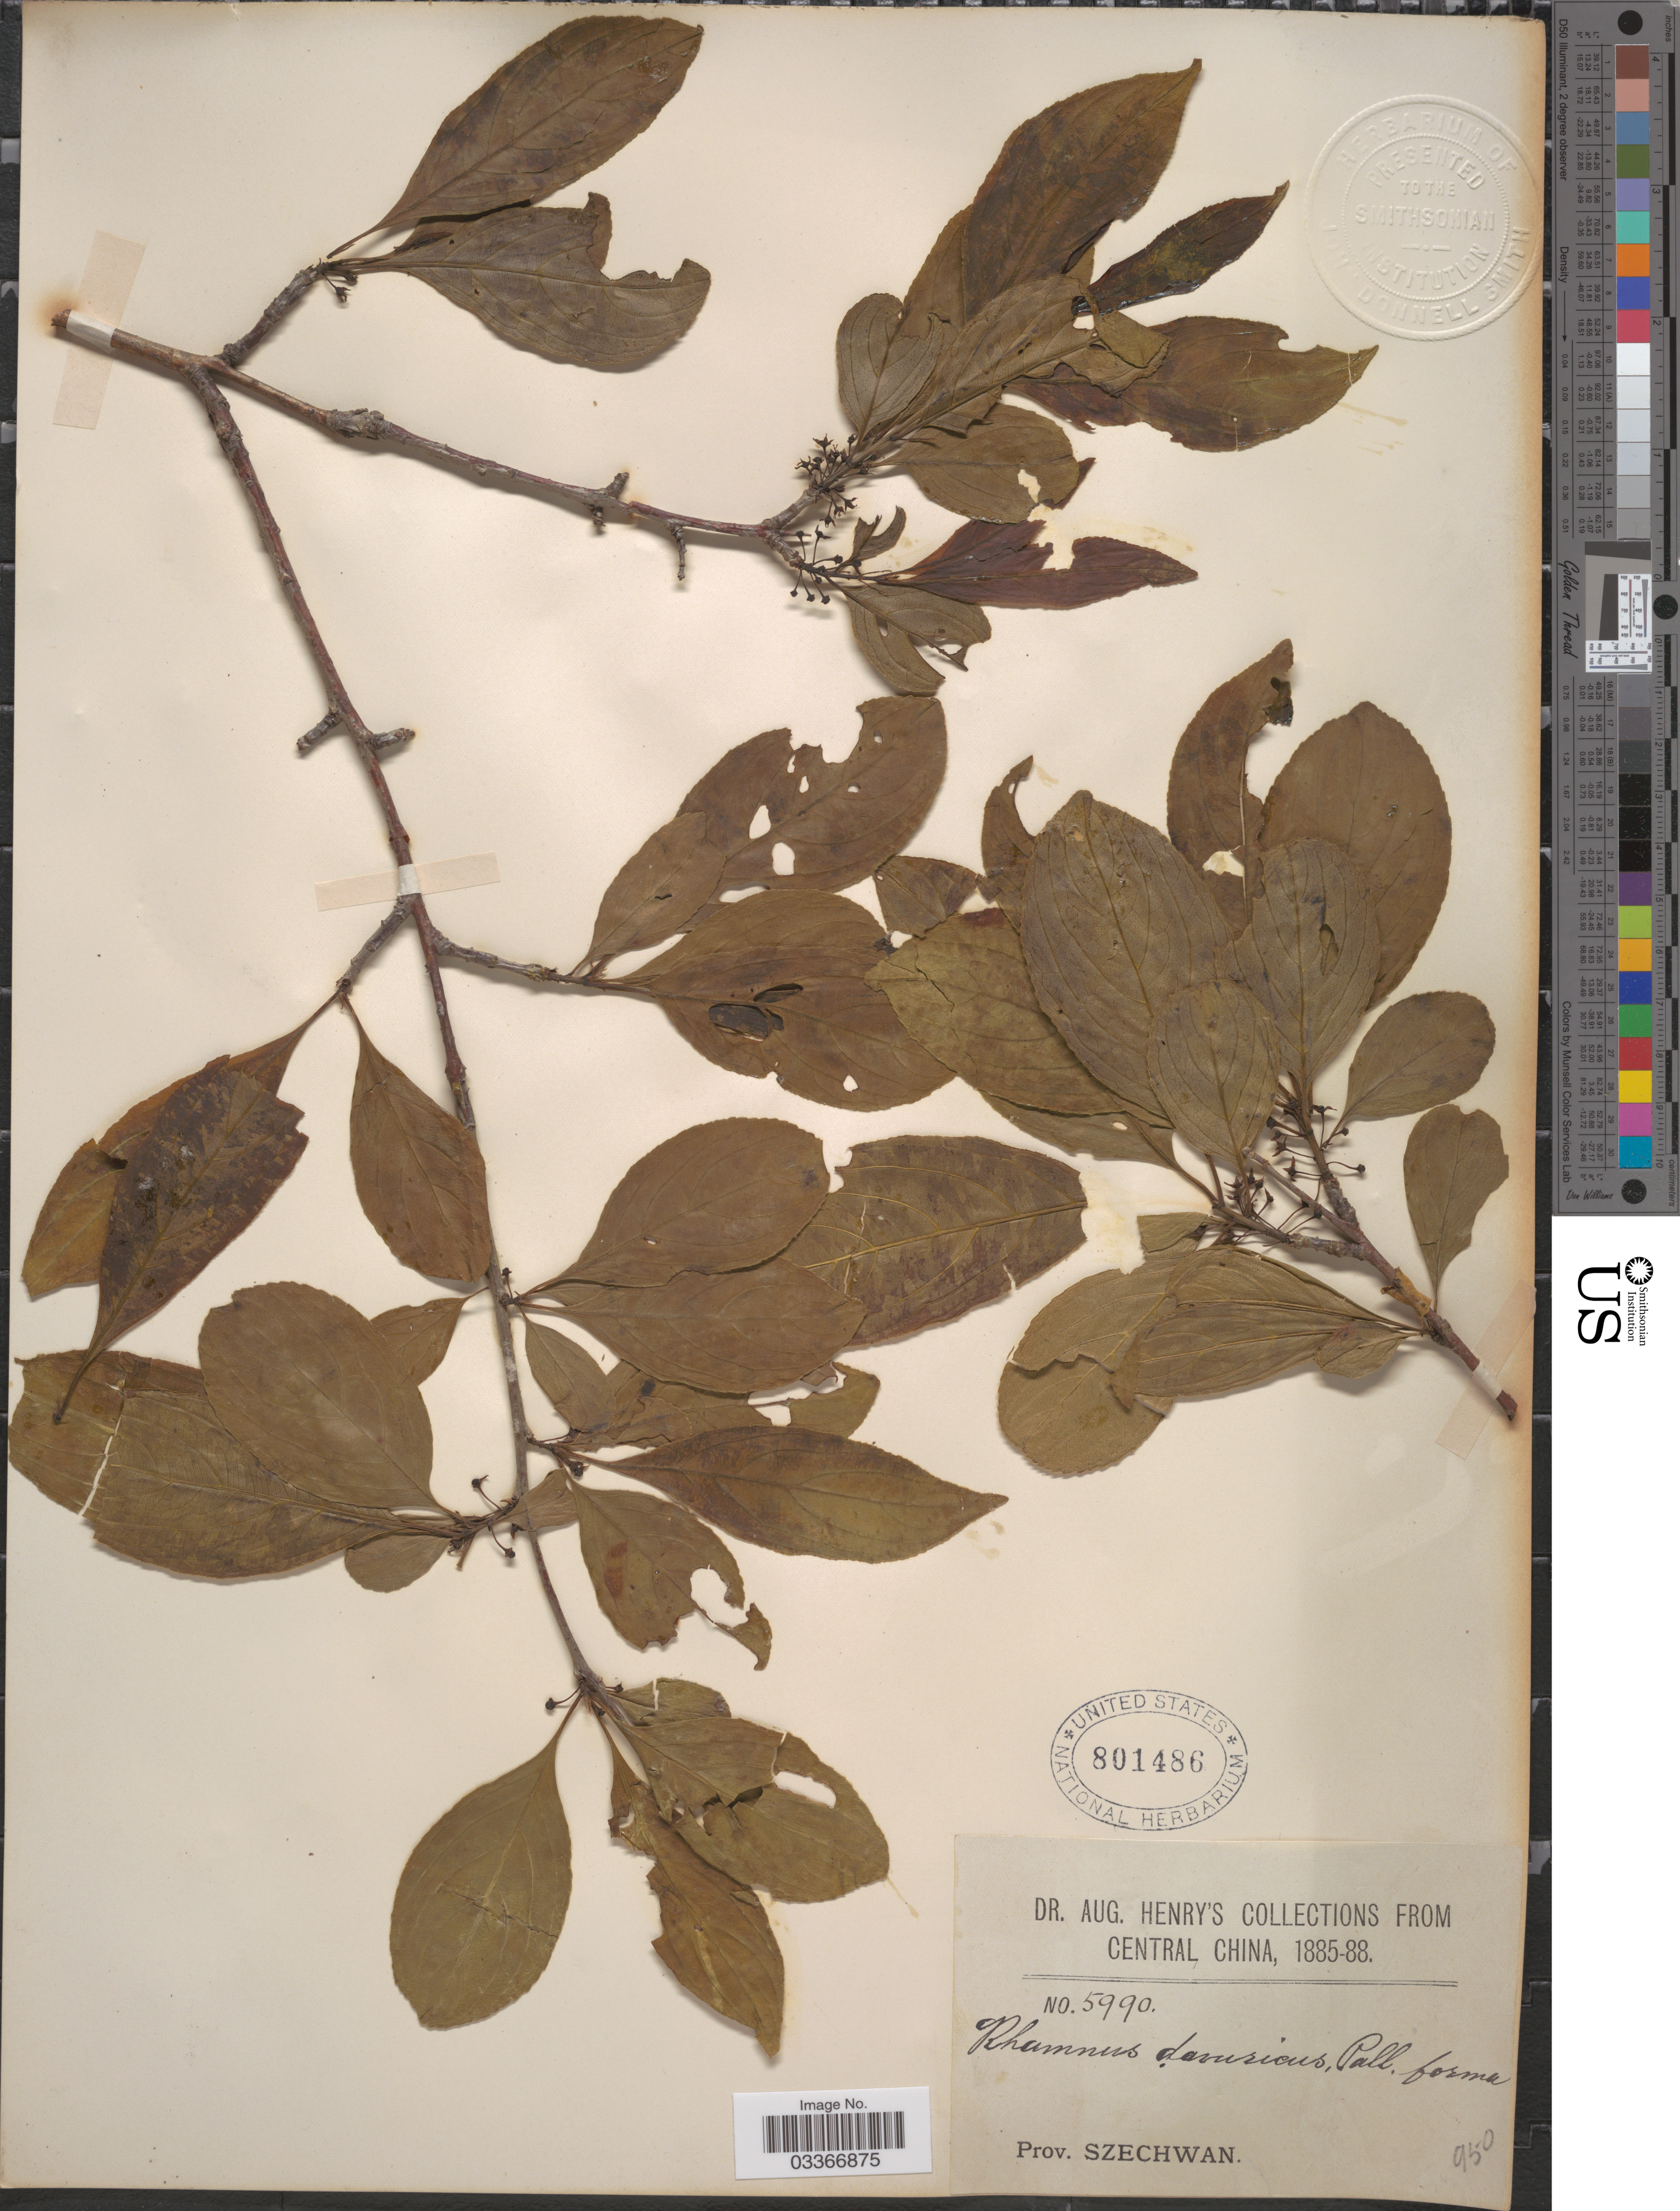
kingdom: Plantae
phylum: Tracheophyta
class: Magnoliopsida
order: Rosales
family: Rhamnaceae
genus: Rhamnus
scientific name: Rhamnus davurica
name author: Pall.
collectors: A. Henry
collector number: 5990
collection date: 1885/1888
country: China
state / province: Sichuan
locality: Central China. Prov. Szechwan.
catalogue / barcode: US 801486